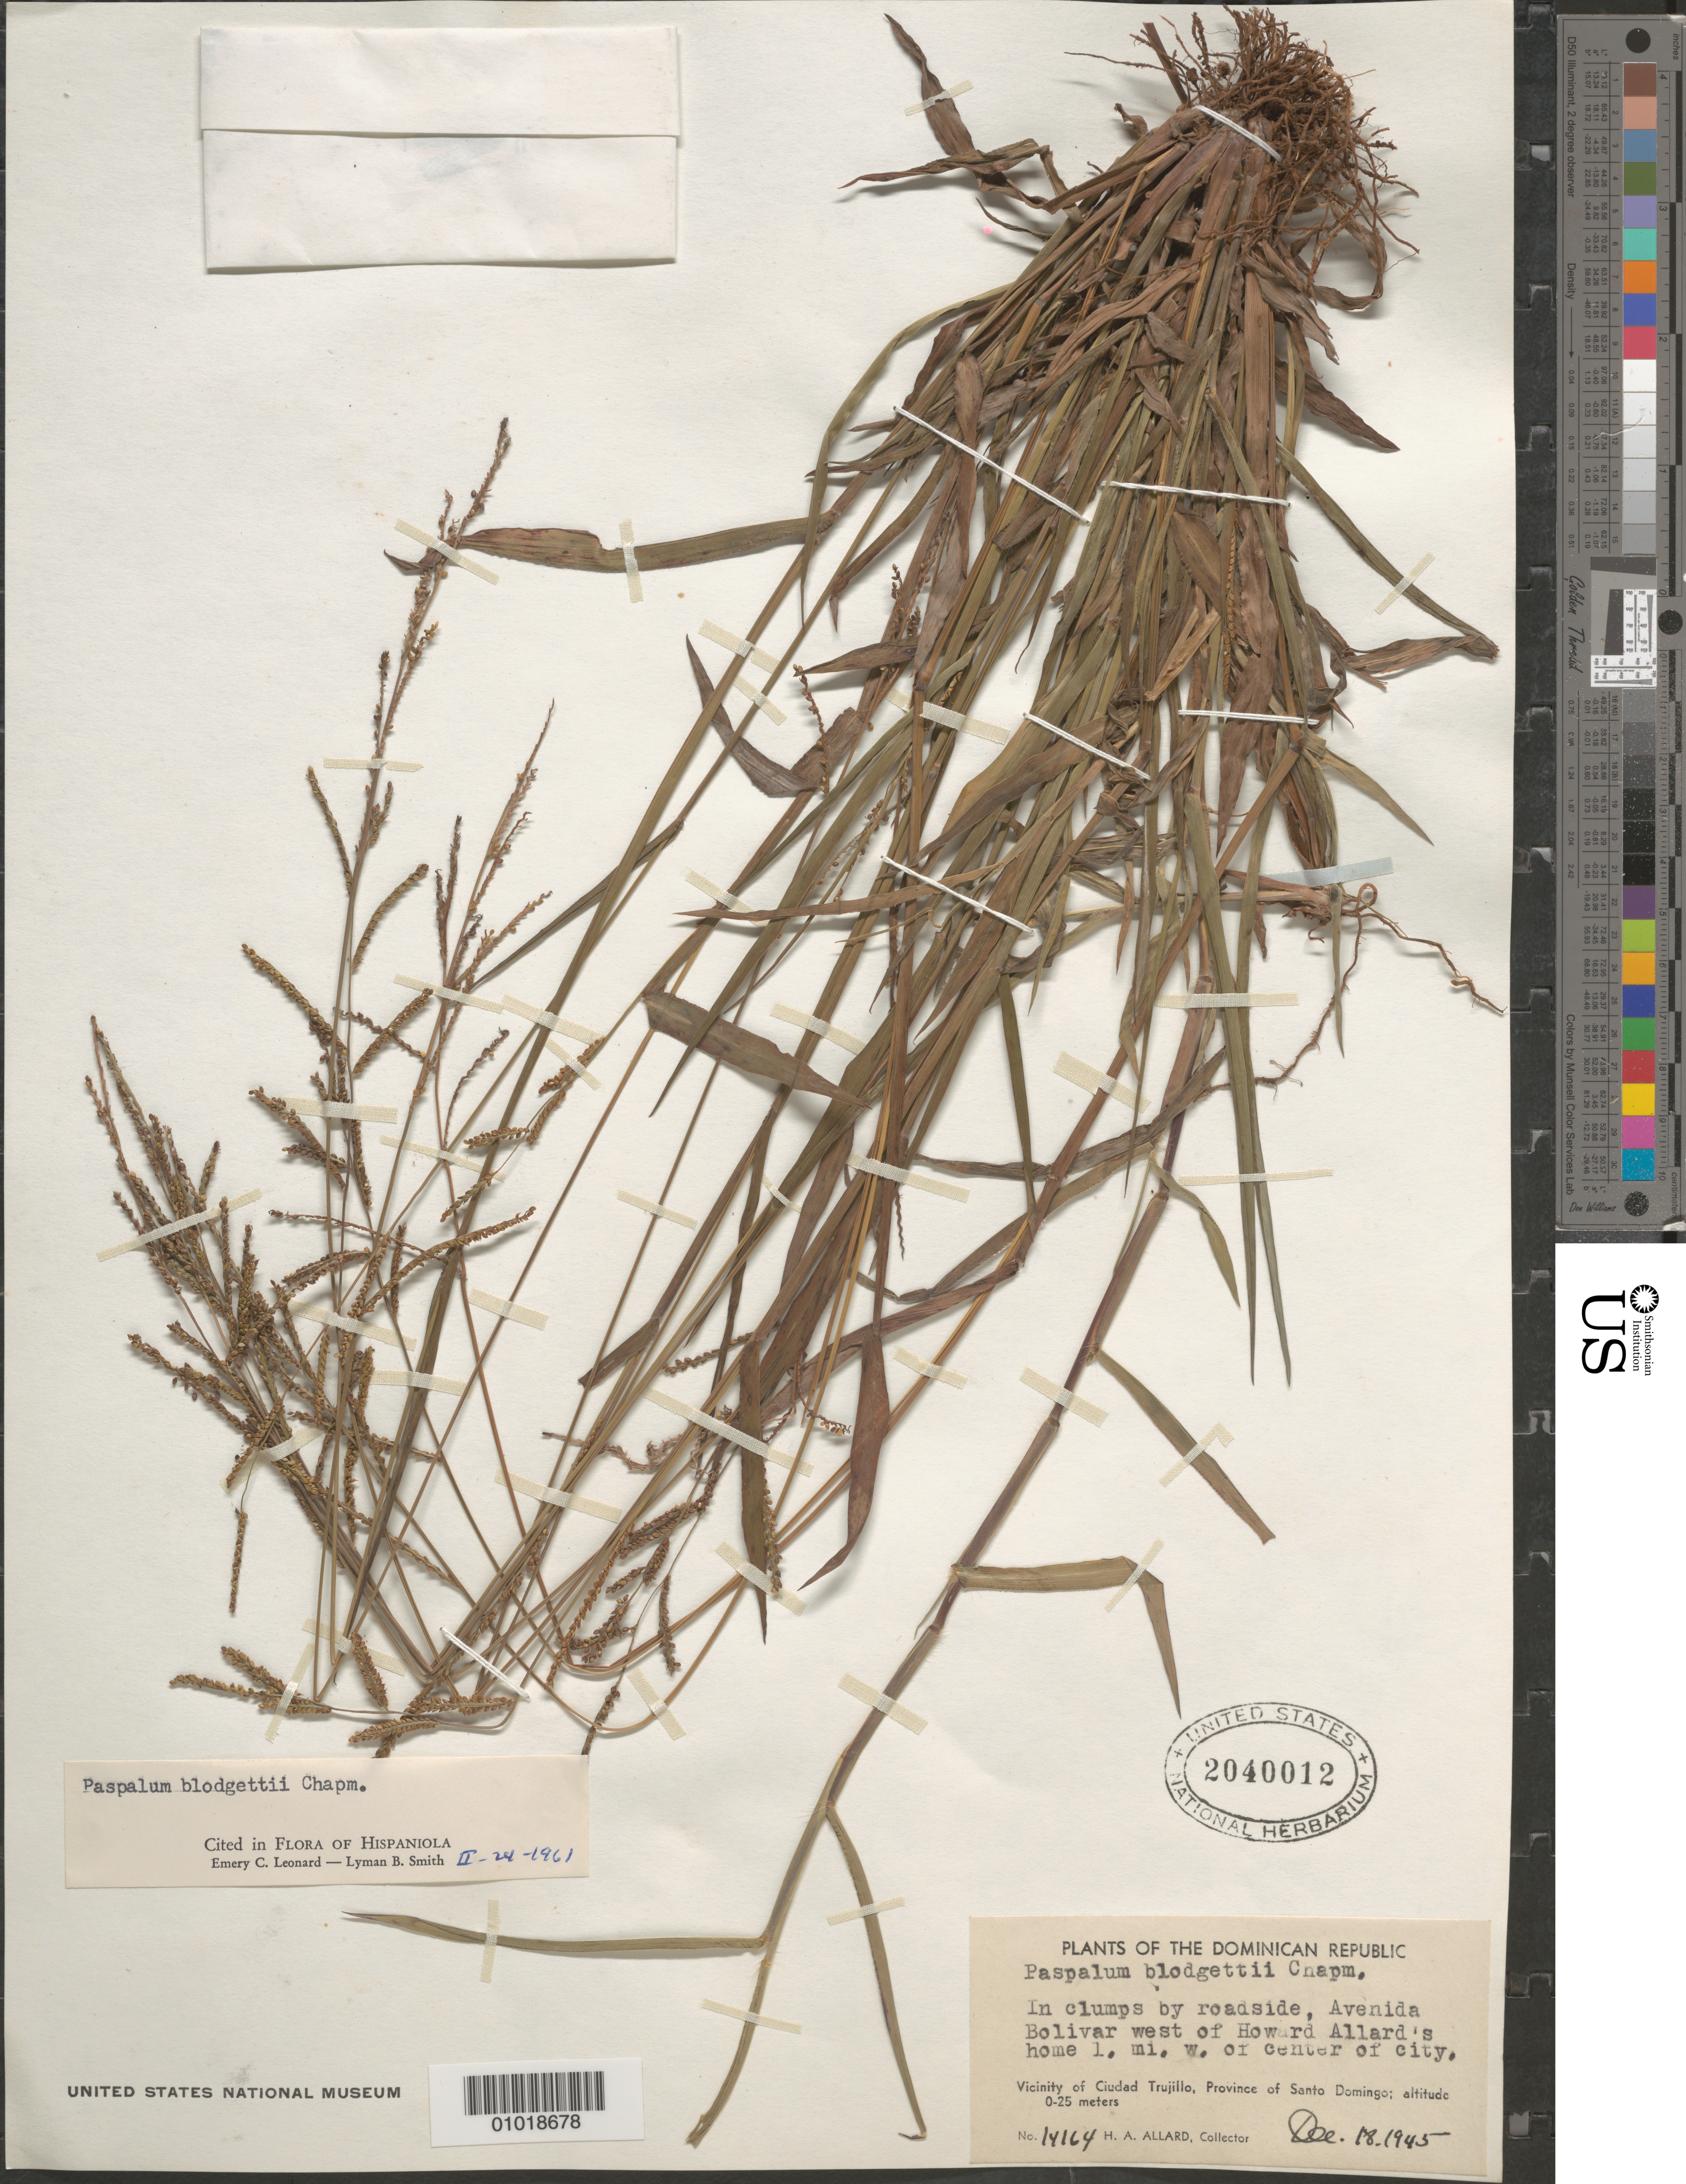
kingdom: Plantae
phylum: Tracheophyta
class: Liliopsida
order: Poales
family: Poaceae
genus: Paspalum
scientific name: Paspalum blodgettii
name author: Chapm.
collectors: H. A. Allard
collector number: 14164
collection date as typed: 18 Dec 1945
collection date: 1945-12-18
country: Dominican Republic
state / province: Distrito Nacional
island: Hispaniola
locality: In clumps by roadside, Avenida Bolivar W of HowardAllard's home 1 mi W of center of city; Vic. of Ciudad trujillo, Prov. of Santo Domingo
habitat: in clumps by roadside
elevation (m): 0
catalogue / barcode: US 2040012